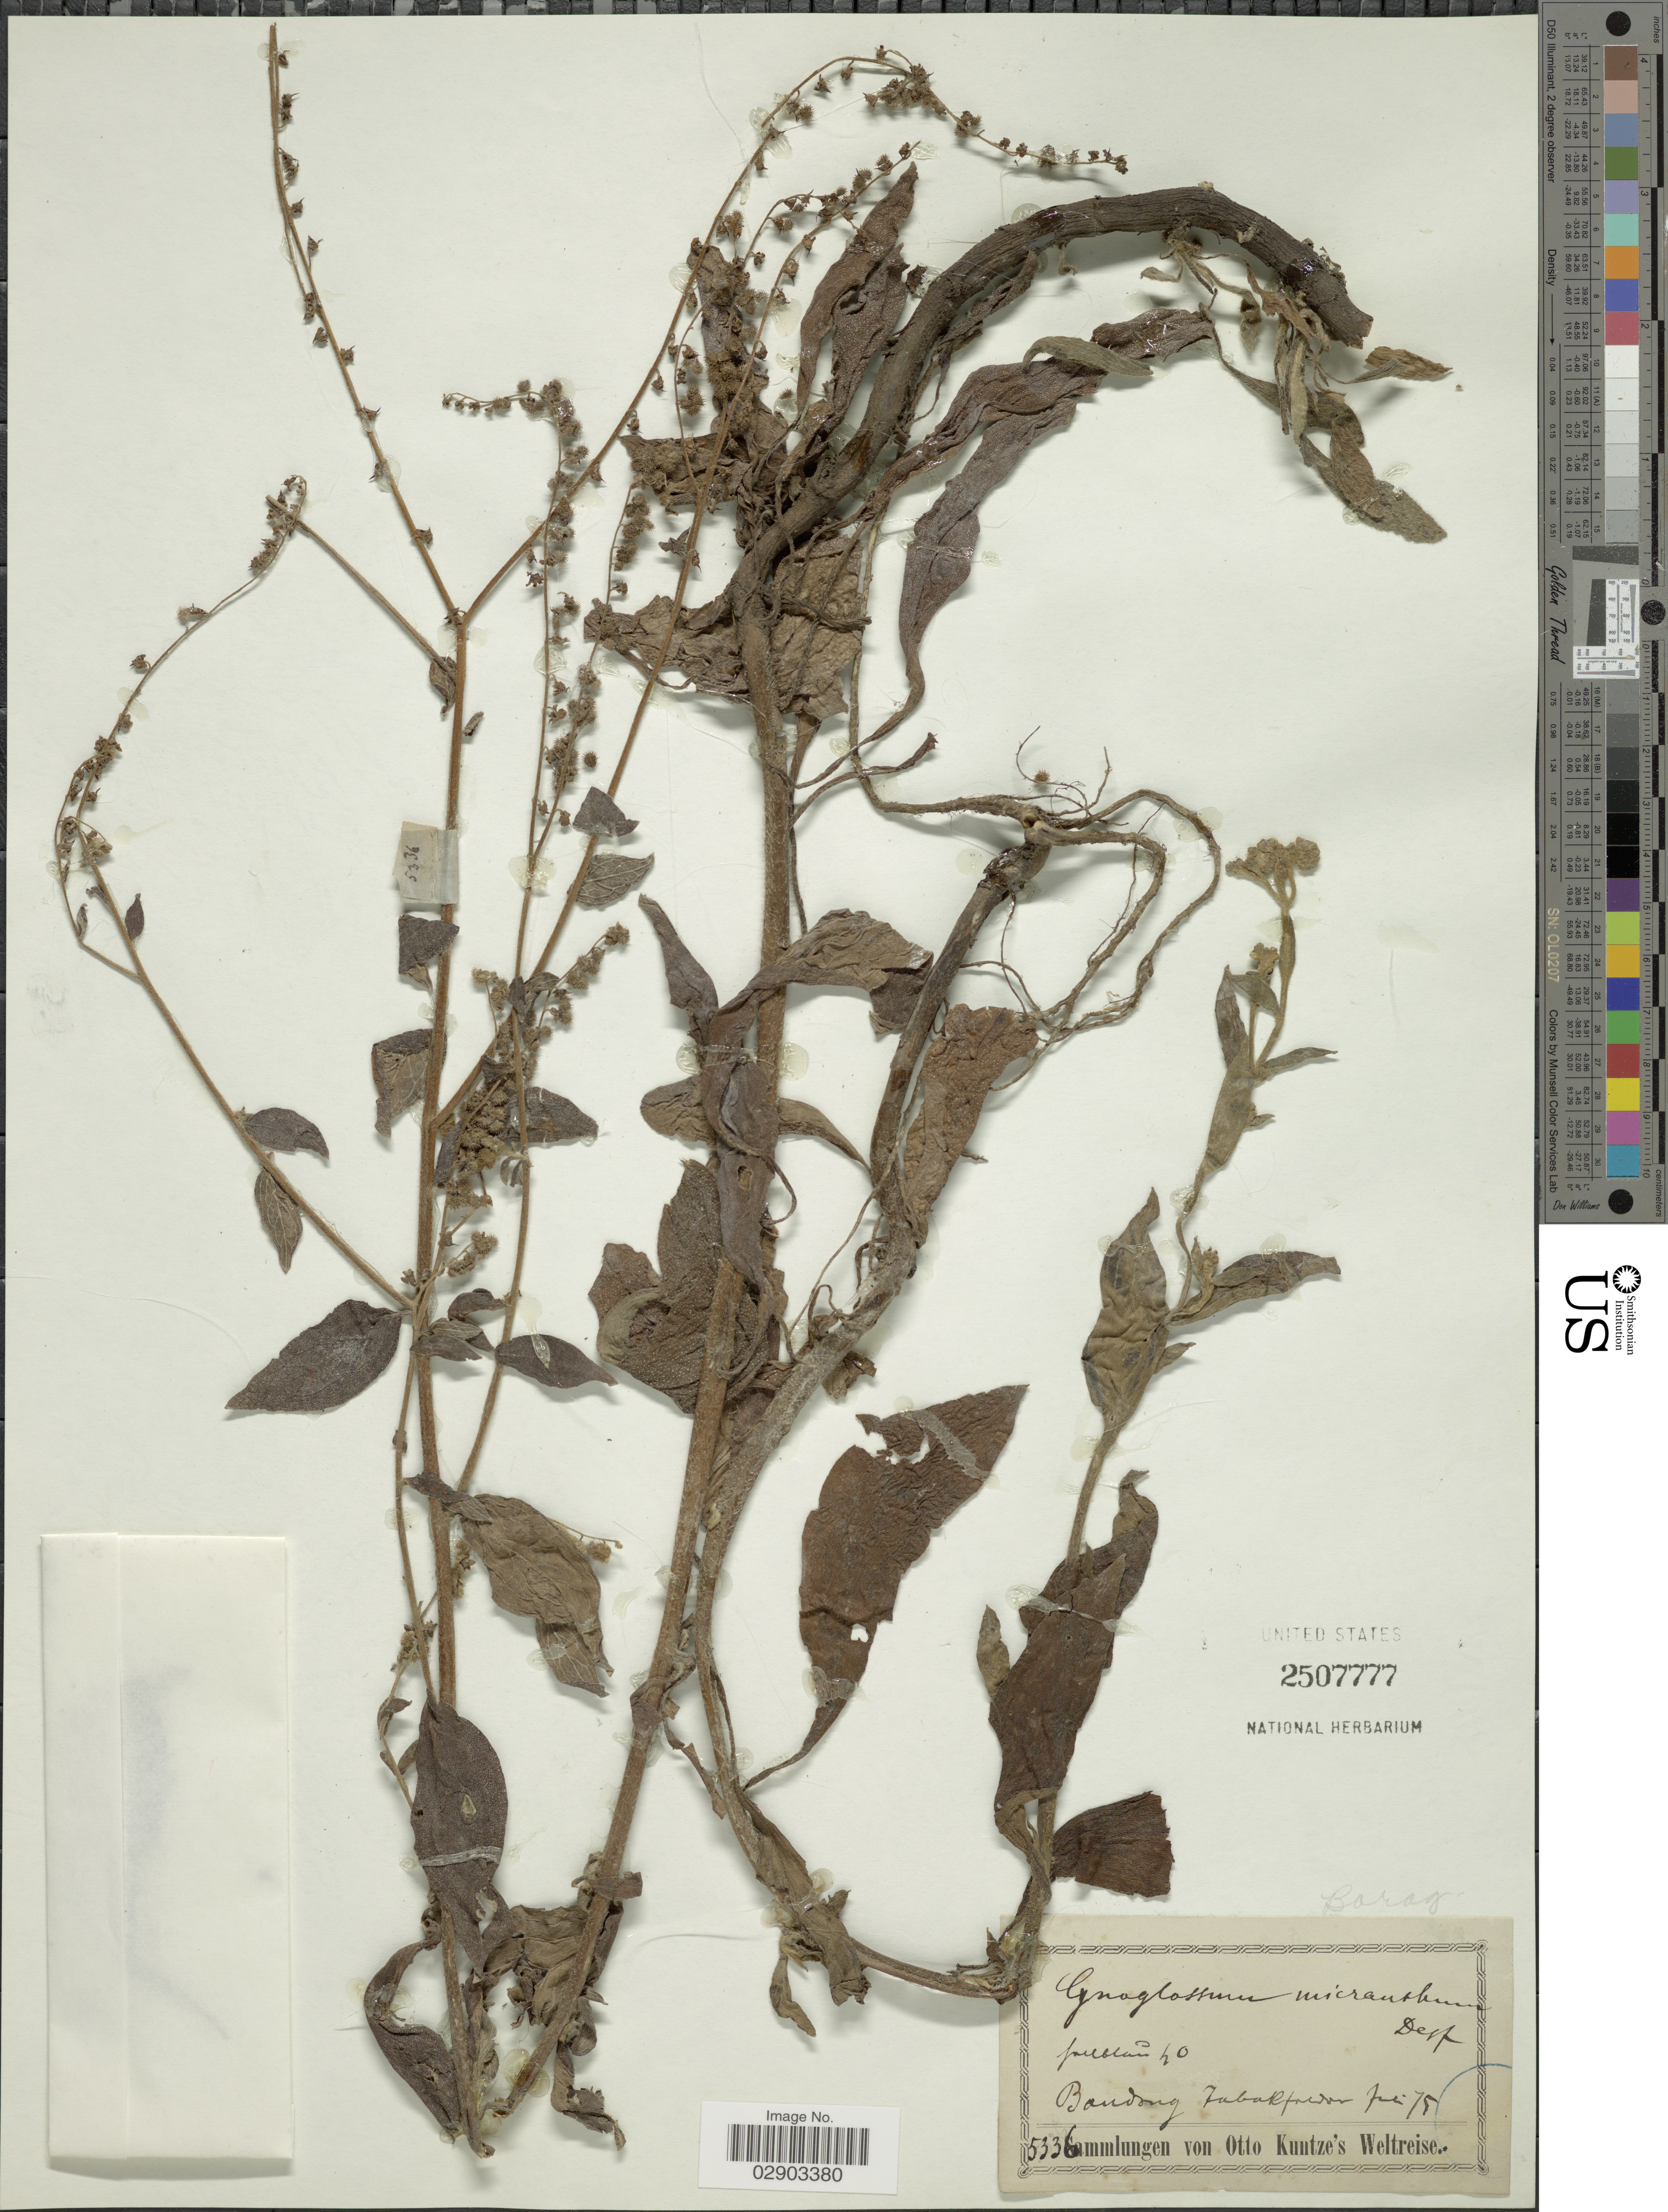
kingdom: Plantae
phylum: Tracheophyta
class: Magnoliopsida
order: Boraginales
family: Boraginaceae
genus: Cynoglossum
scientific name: Cynoglossum lanceolatum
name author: Forssk.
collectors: C.E.O. Kuntze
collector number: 5336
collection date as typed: Transcribed d/m/y: /7/75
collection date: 1875-07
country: Indonesia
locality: Bandong Tabakpoedor. [interpreted]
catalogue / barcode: US 2507777